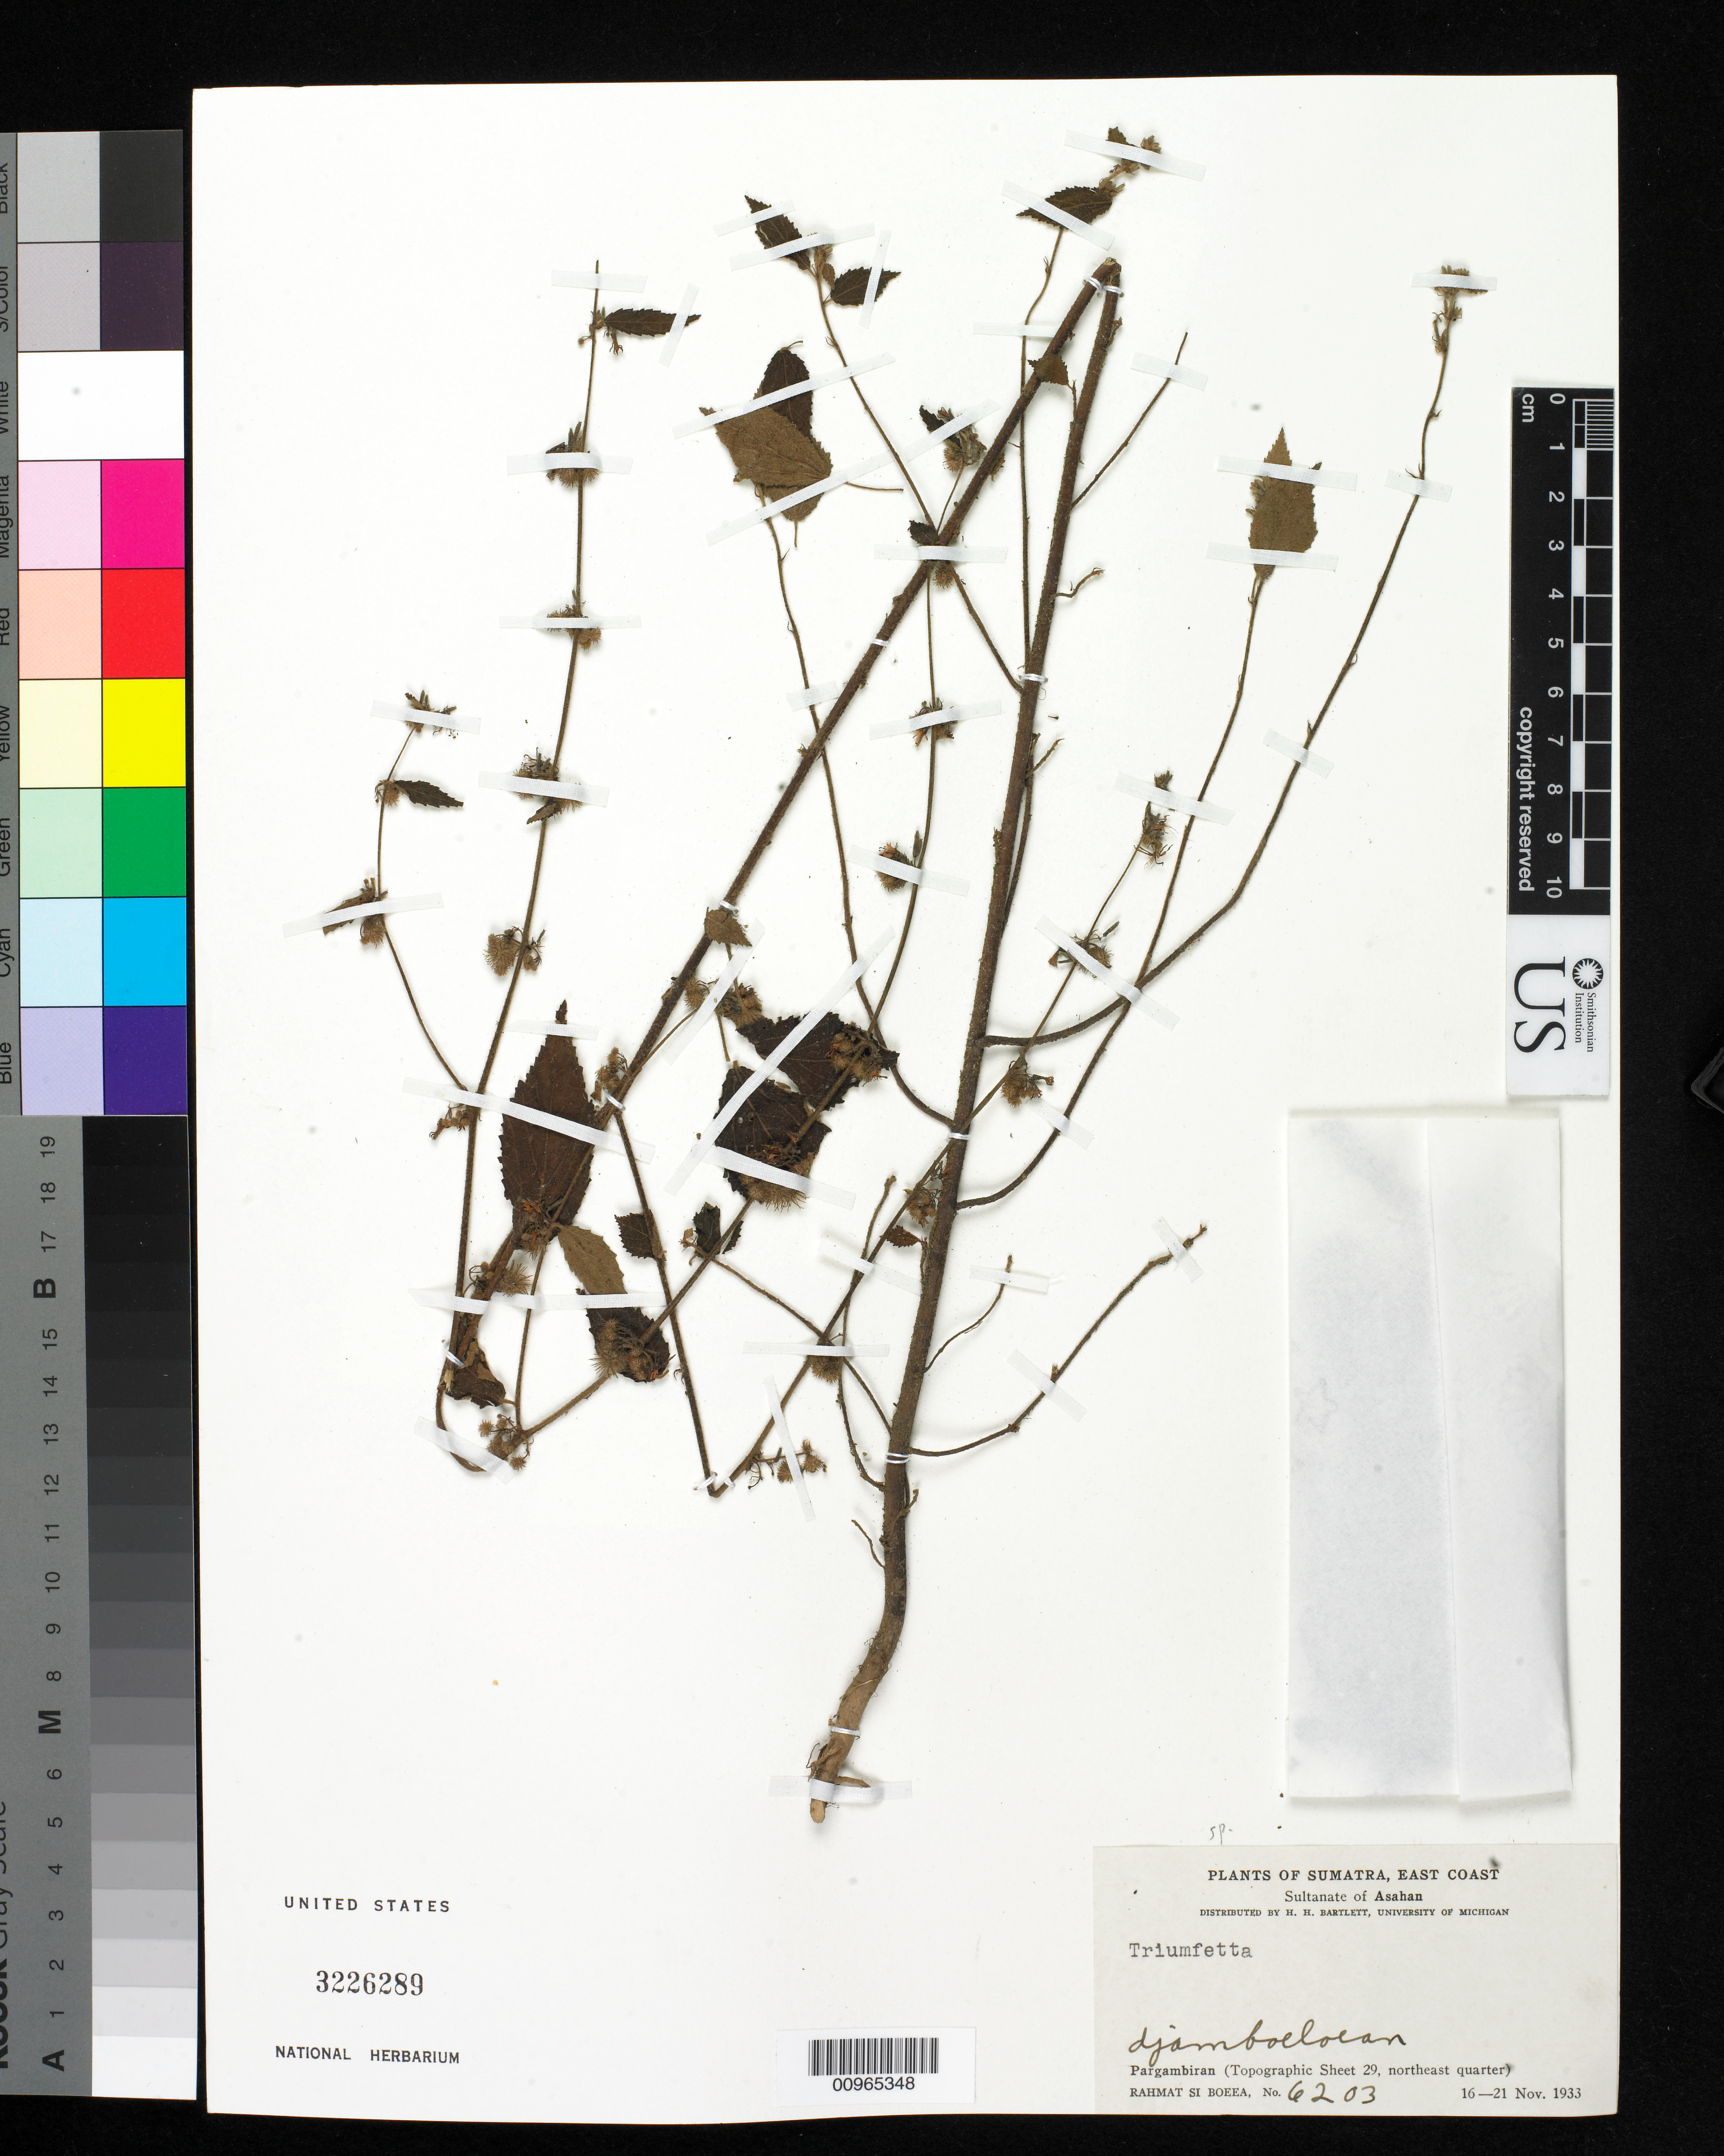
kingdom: Plantae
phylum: Tracheophyta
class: Magnoliopsida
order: Malvales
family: Malvaceae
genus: Triumfetta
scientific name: Triumfetta sp.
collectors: Rahmat Si Boeea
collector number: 6203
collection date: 1933-11-16/1933-11-21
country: Indonesia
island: Sumatra I.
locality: (East Coast) Pargambiran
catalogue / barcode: US 3226289